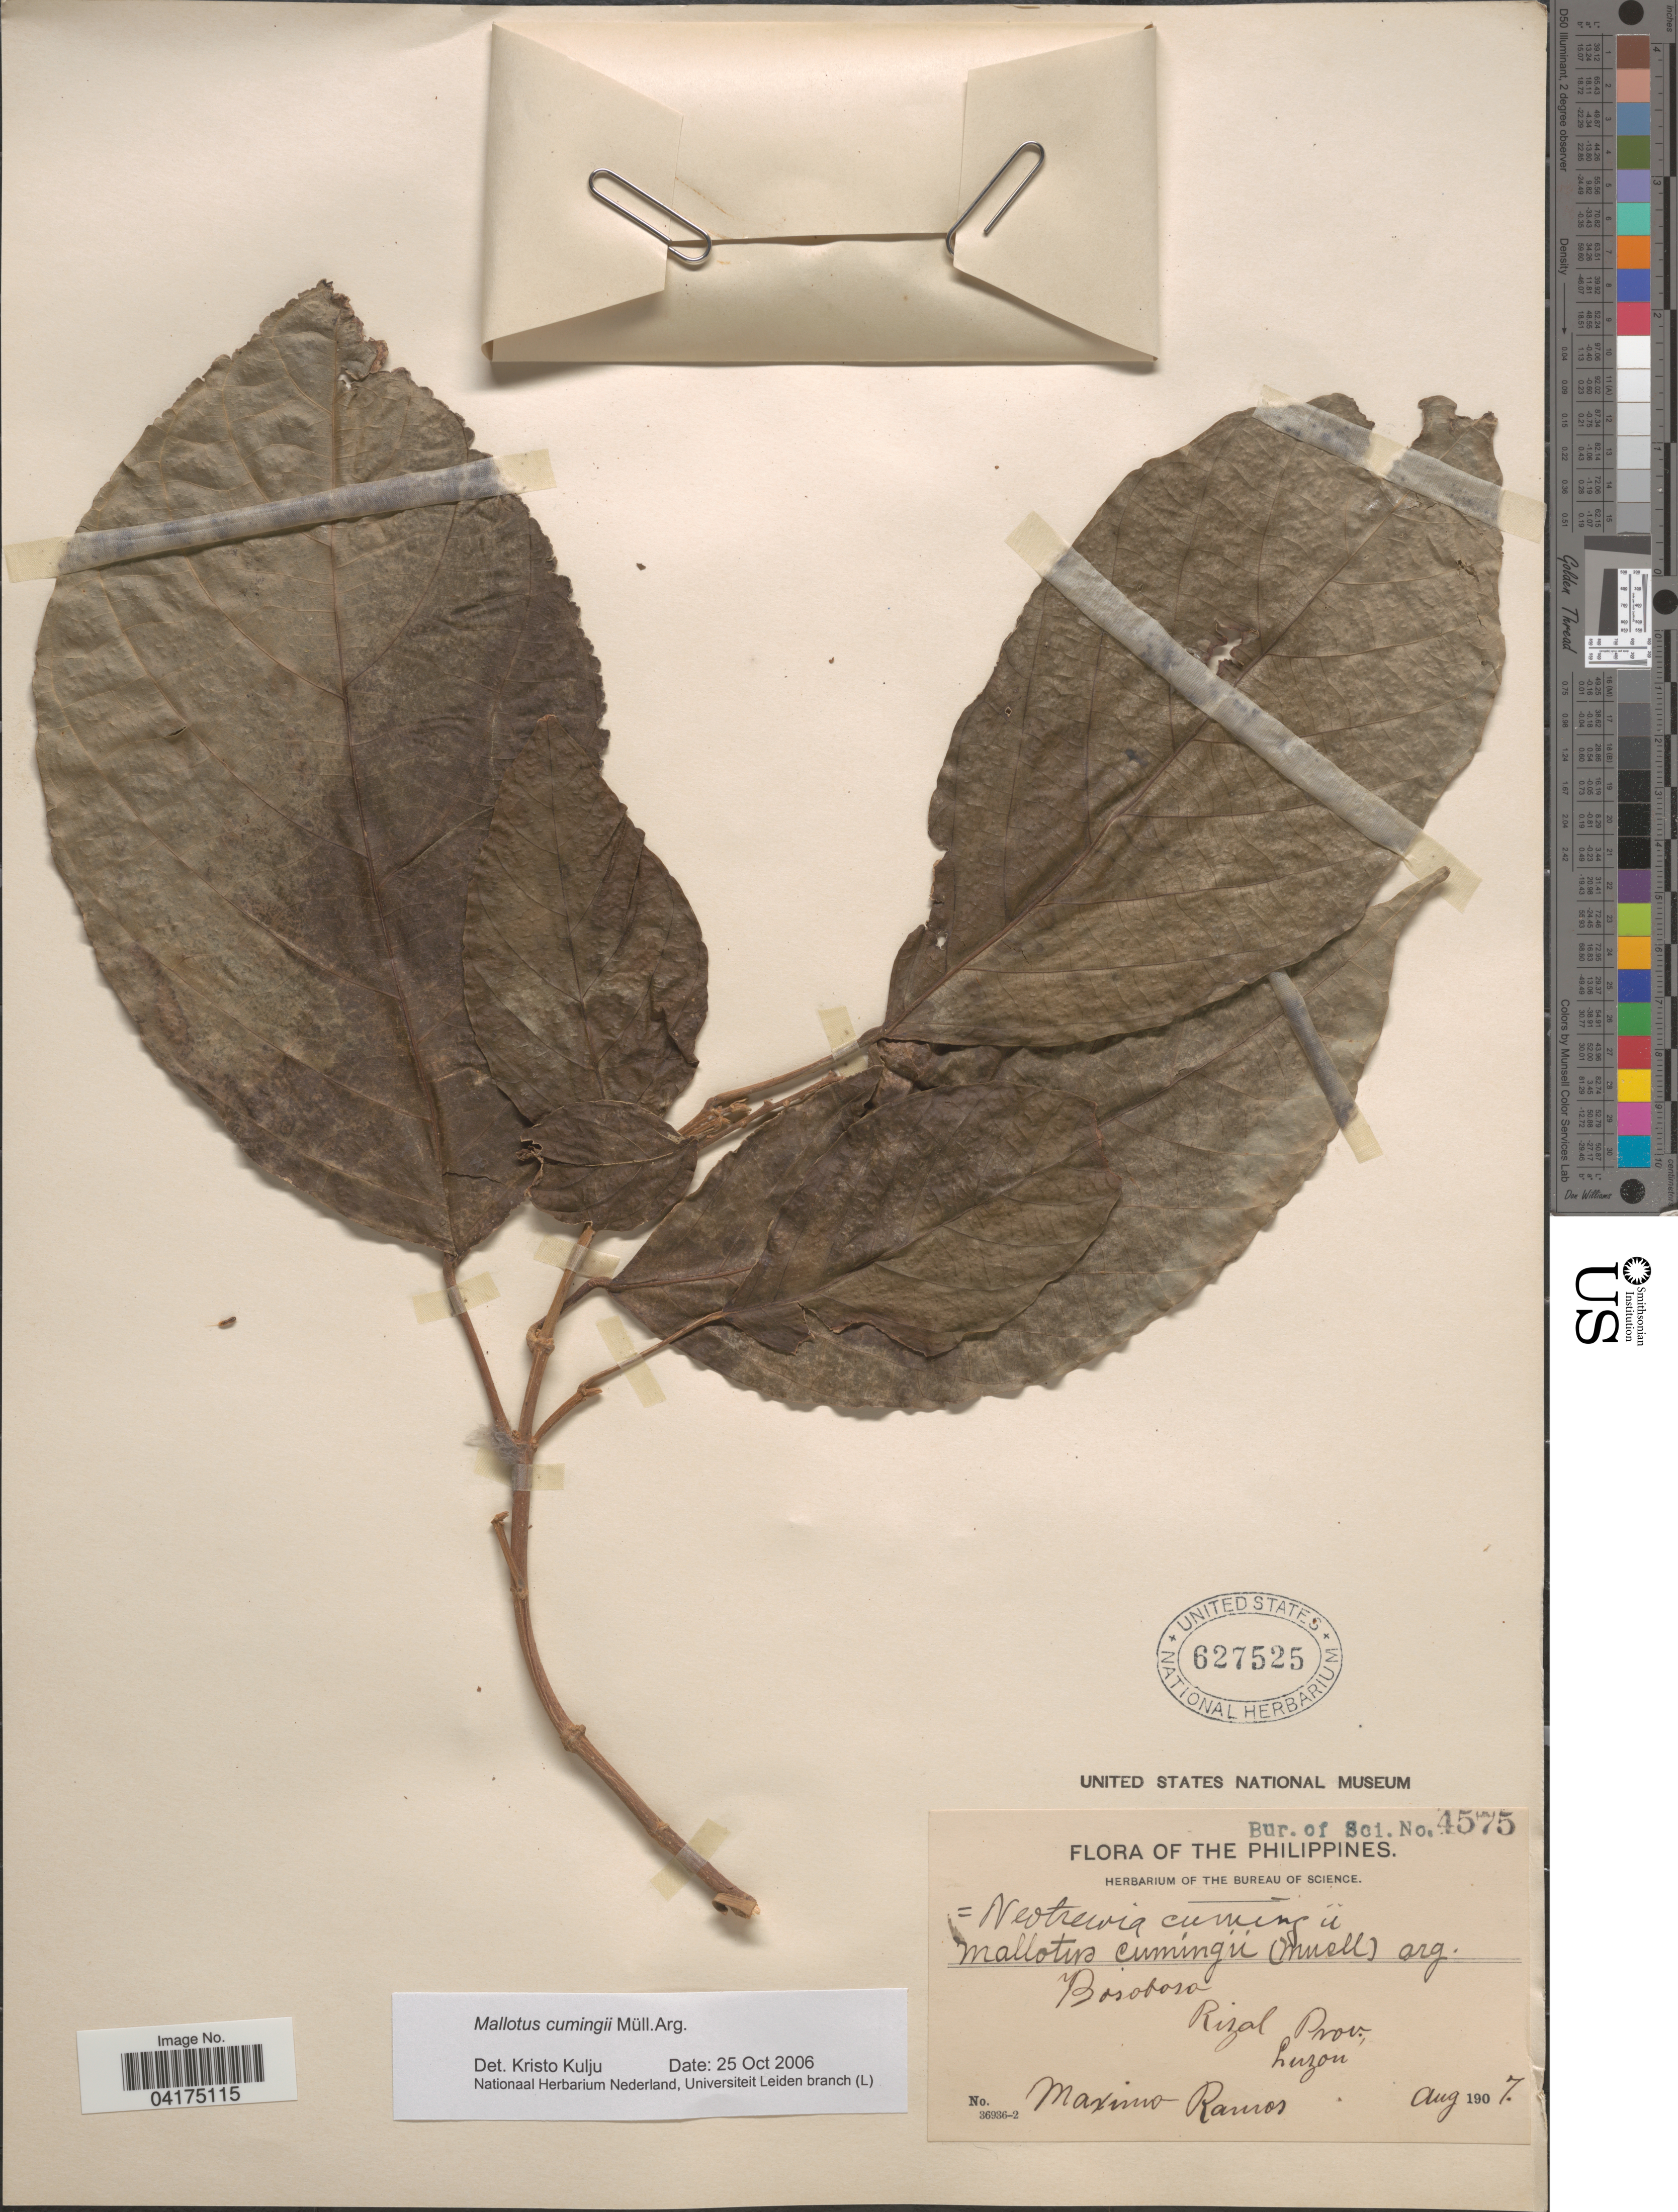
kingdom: Plantae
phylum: Tracheophyta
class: Magnoliopsida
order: Malpighiales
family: Euphorbiaceae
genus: Mallotus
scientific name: Mallotus cumingii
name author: Müll. Arg.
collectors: M. Ramos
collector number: Bureau of Science 4575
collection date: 1907-08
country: Philippines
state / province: Calabarzon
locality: Bosoboso. Rizal Prov., Luzon.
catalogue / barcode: US 627525